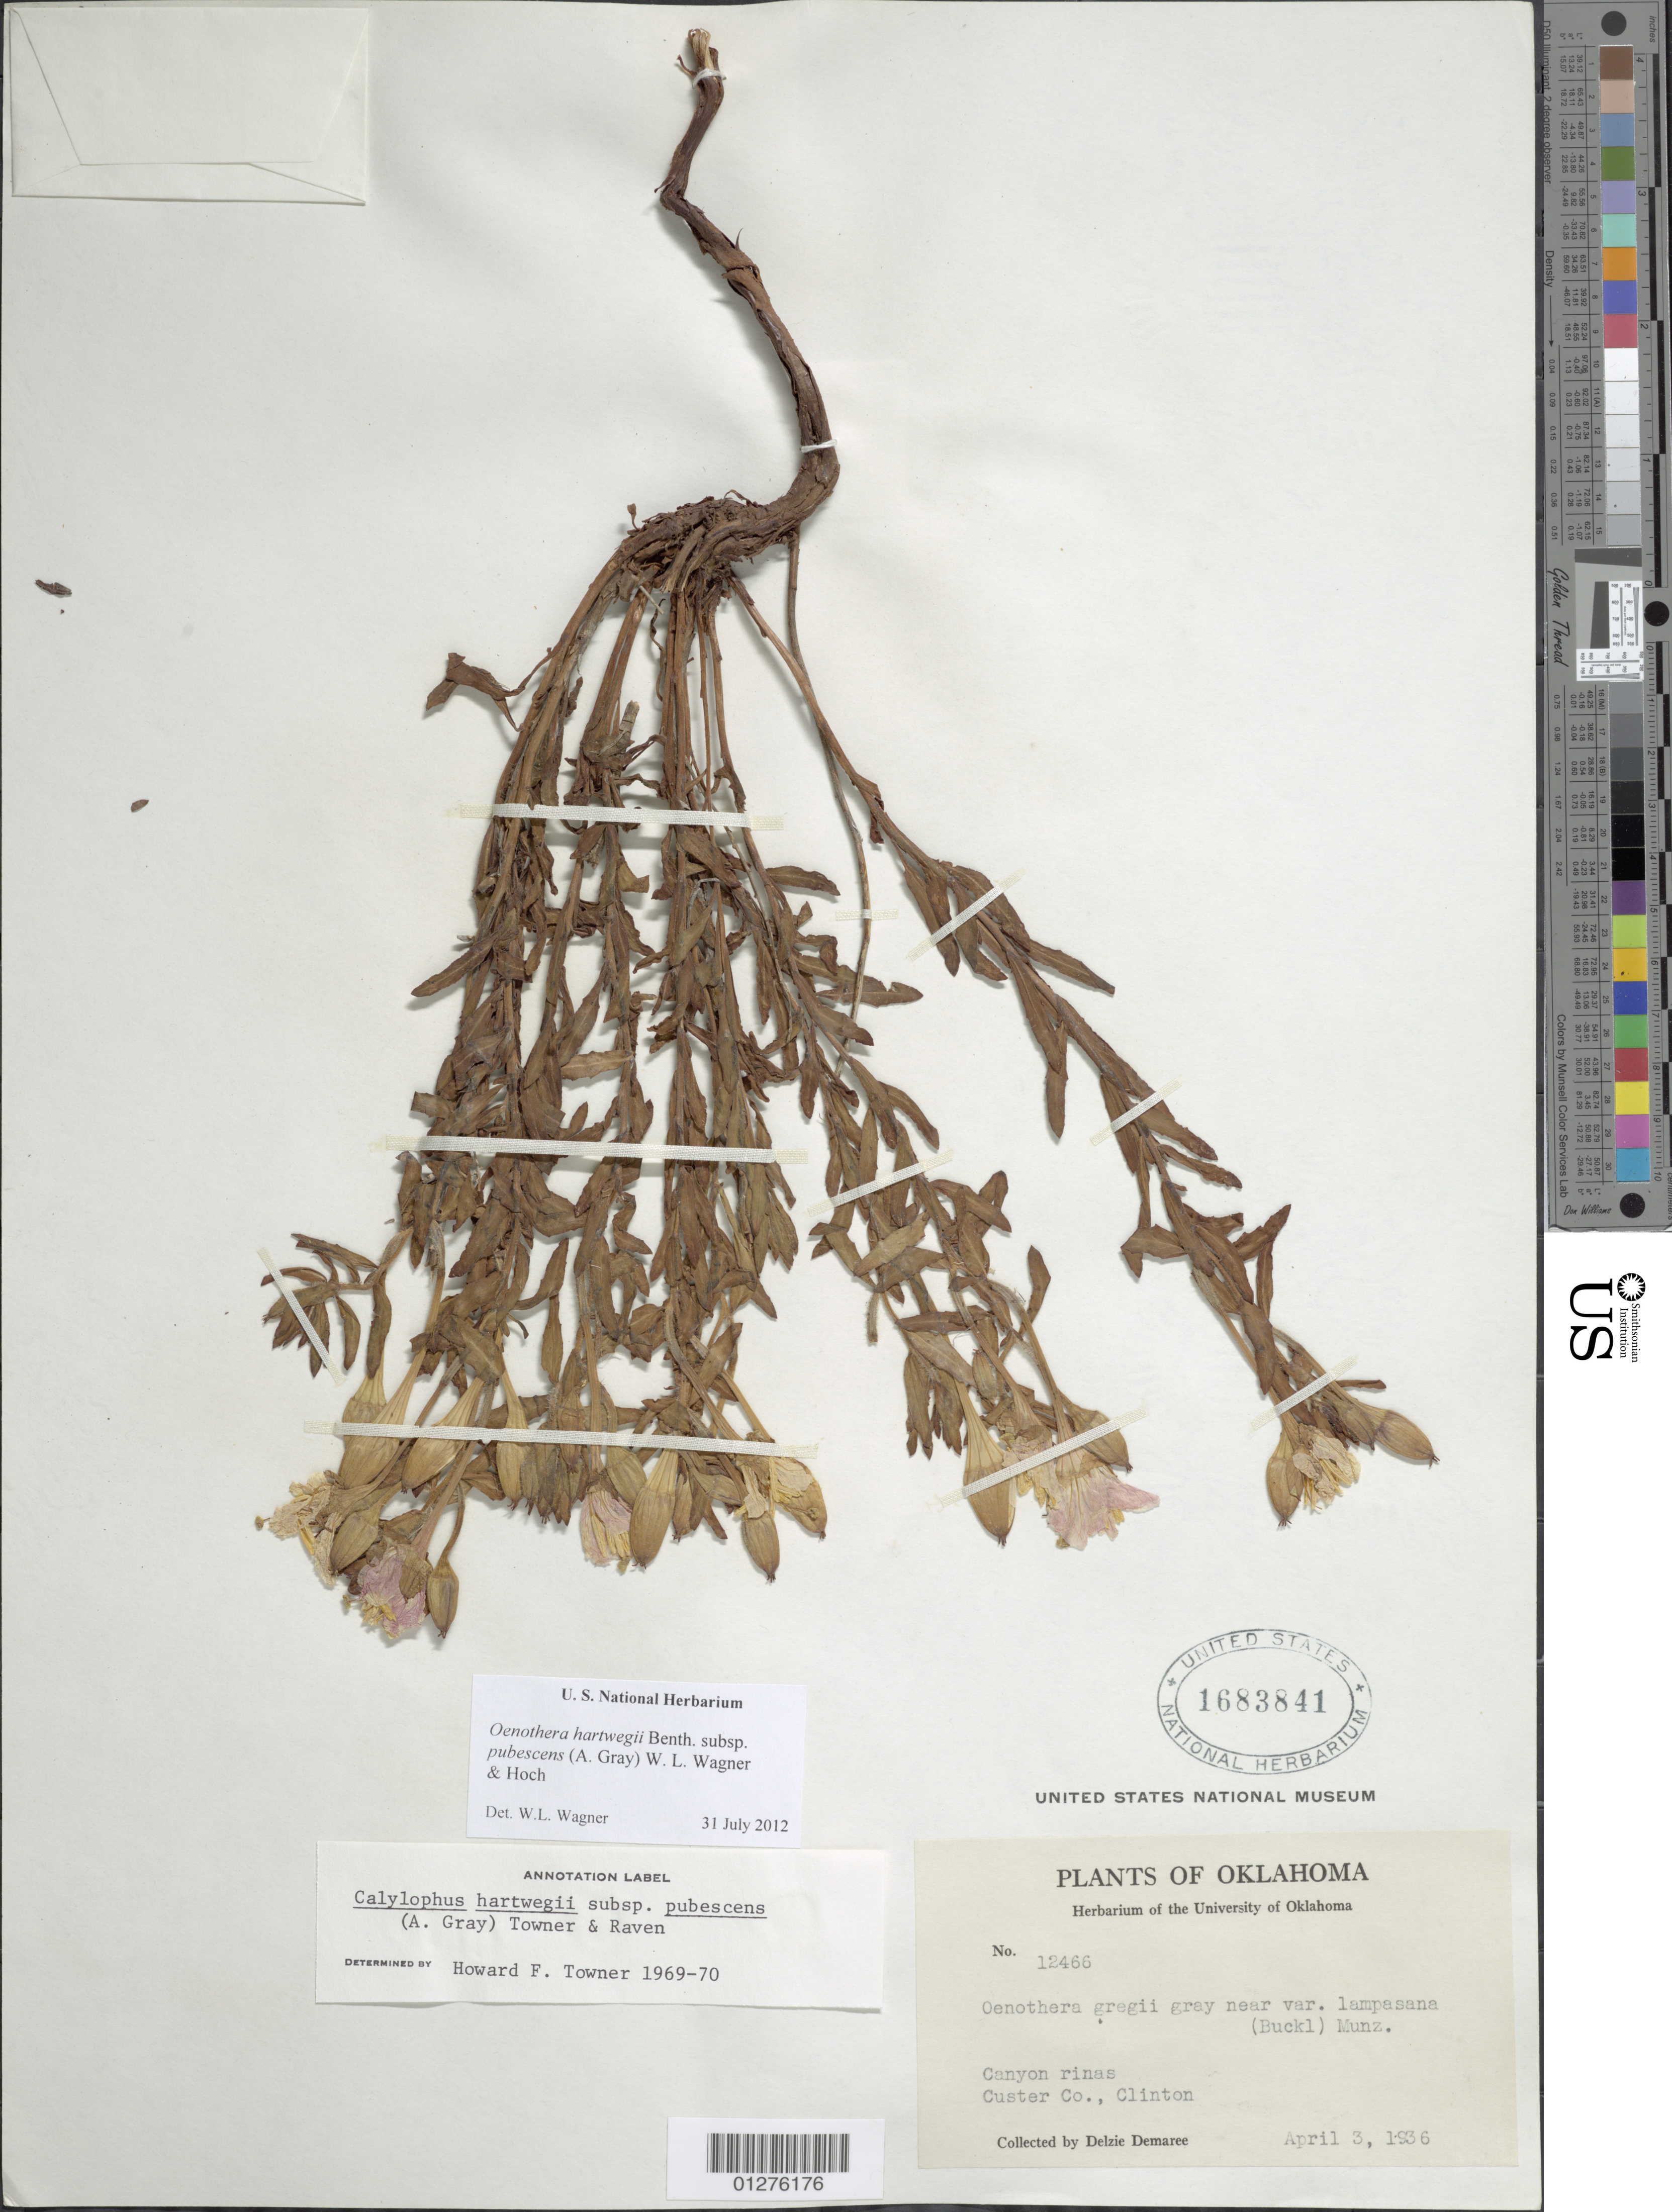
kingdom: Plantae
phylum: Tracheophyta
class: Magnoliopsida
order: Myrtales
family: Onagraceae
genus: Oenothera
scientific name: Oenothera hartwegii subsp. pubescens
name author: (A. Gray) W.L. Wagner & Hoch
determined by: Wagner, W. L., (BOT), Smithsonian Institution - National Museum of Natural History (UNITED STATES)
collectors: D. Demaree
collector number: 12466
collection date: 1936-04-03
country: United States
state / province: Oklahoma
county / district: Custer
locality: Canyon rinas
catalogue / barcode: US 1683841